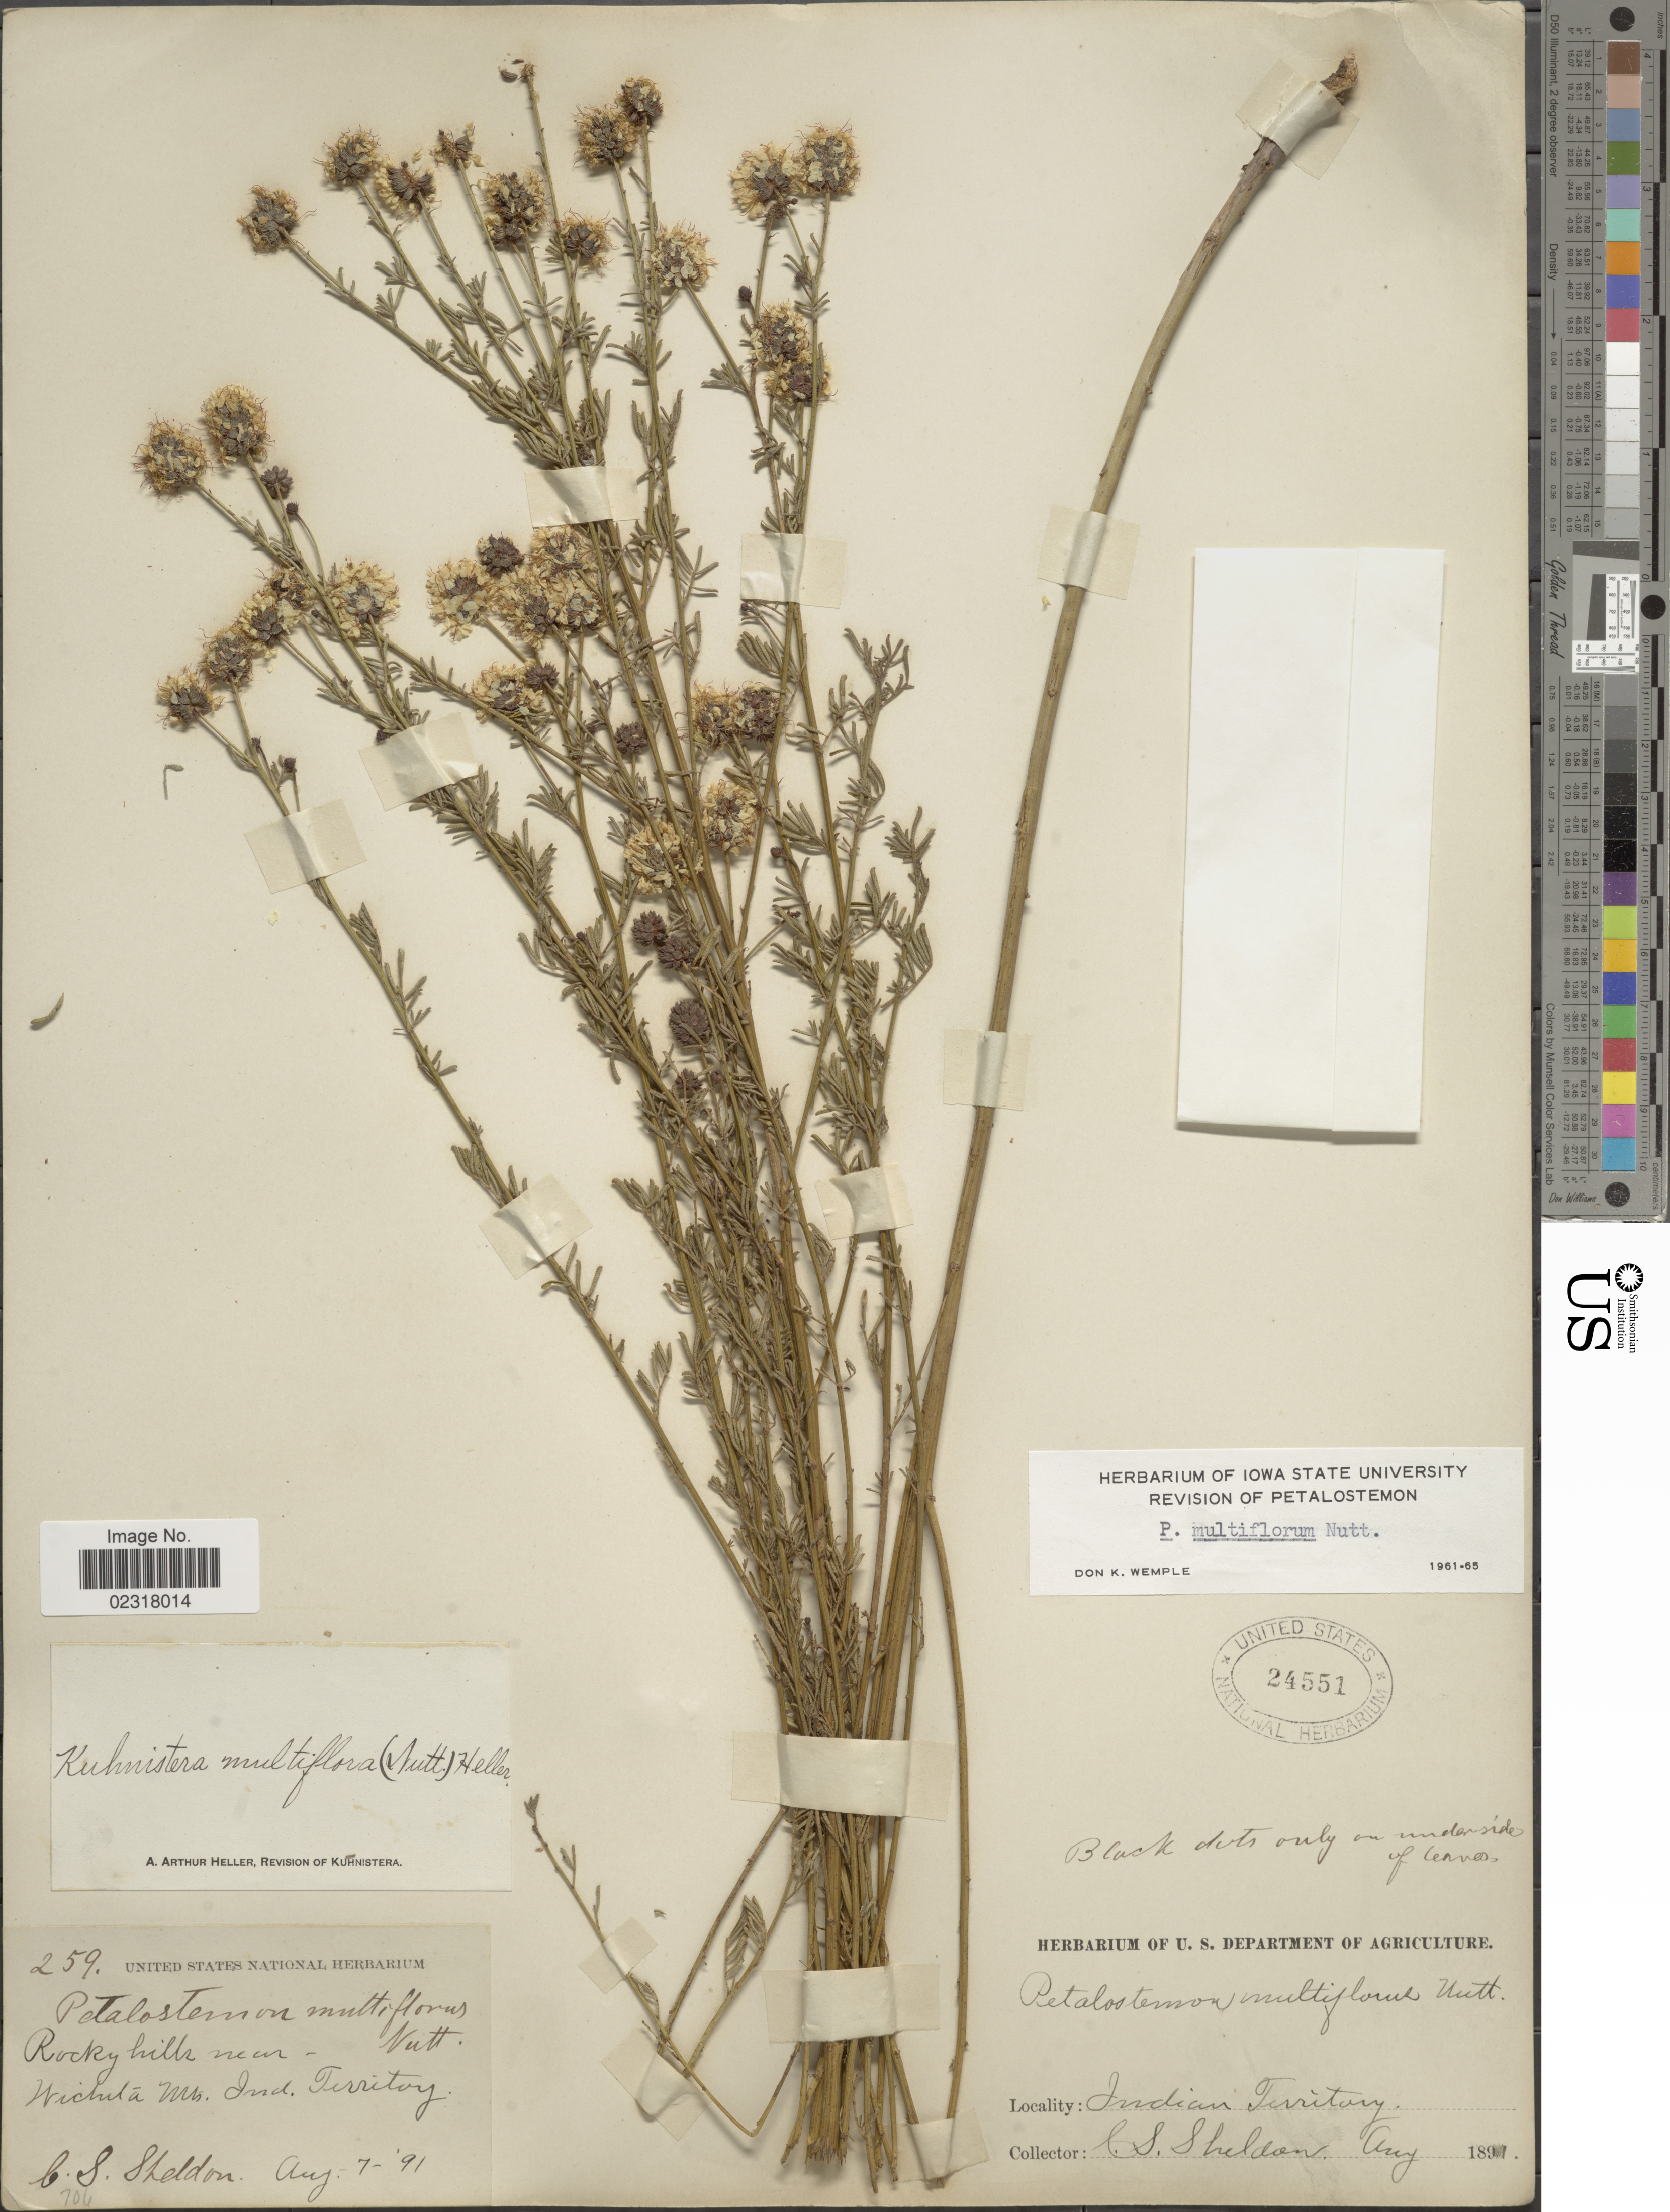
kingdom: Plantae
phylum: Tracheophyta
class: Magnoliopsida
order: Fabales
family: Fabaceae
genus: Dalea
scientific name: Dalea multiflora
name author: (Nutt.) Shinners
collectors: C. S. Sheldon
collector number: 259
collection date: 1891-08-07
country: United States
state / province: Oklahoma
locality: Indian Territory, rocky hillls near Wichita Mts.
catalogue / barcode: US 24551